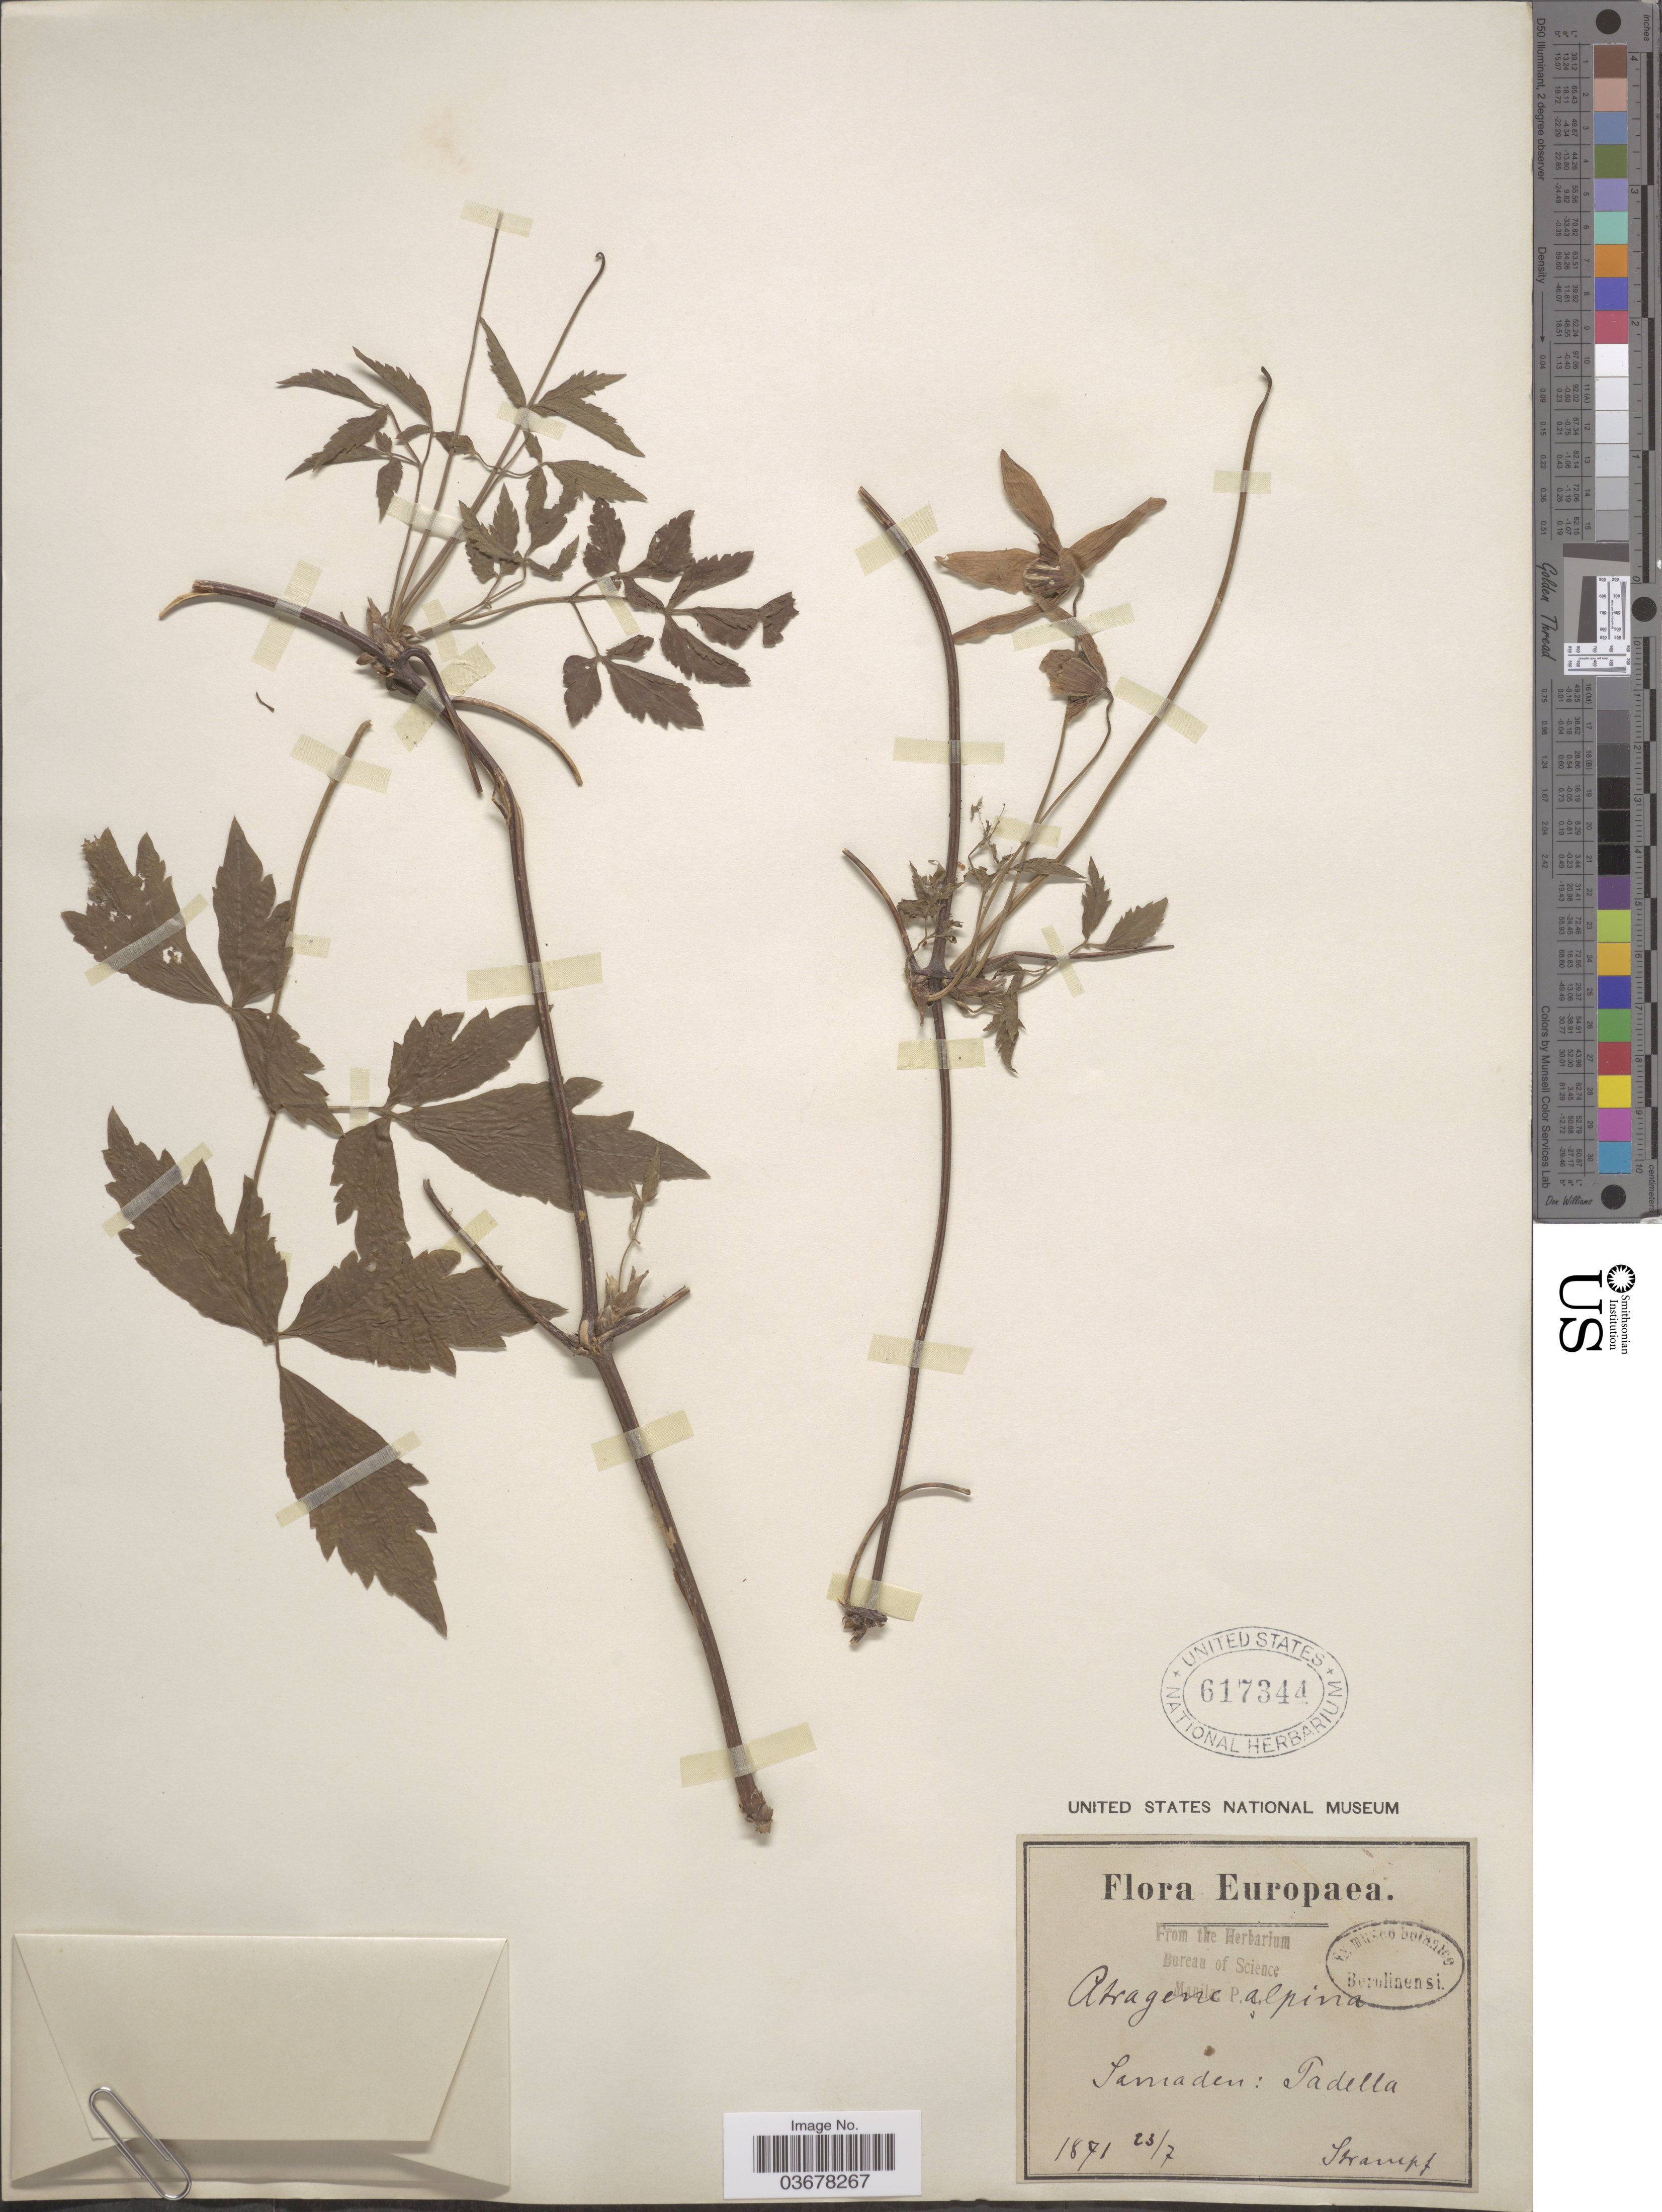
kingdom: Plantae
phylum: Tracheophyta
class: Magnoliopsida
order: Ranunculales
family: Ranunculaceae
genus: Clematis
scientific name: Clematis alpina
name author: (L.) Mill.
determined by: Strong, M. T., (US), Smithsonian Institution - National Museum of Natural History (UNITED STATES)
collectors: -. Strauss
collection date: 1871-07-23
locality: Samaden: Tadella.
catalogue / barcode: US 617344